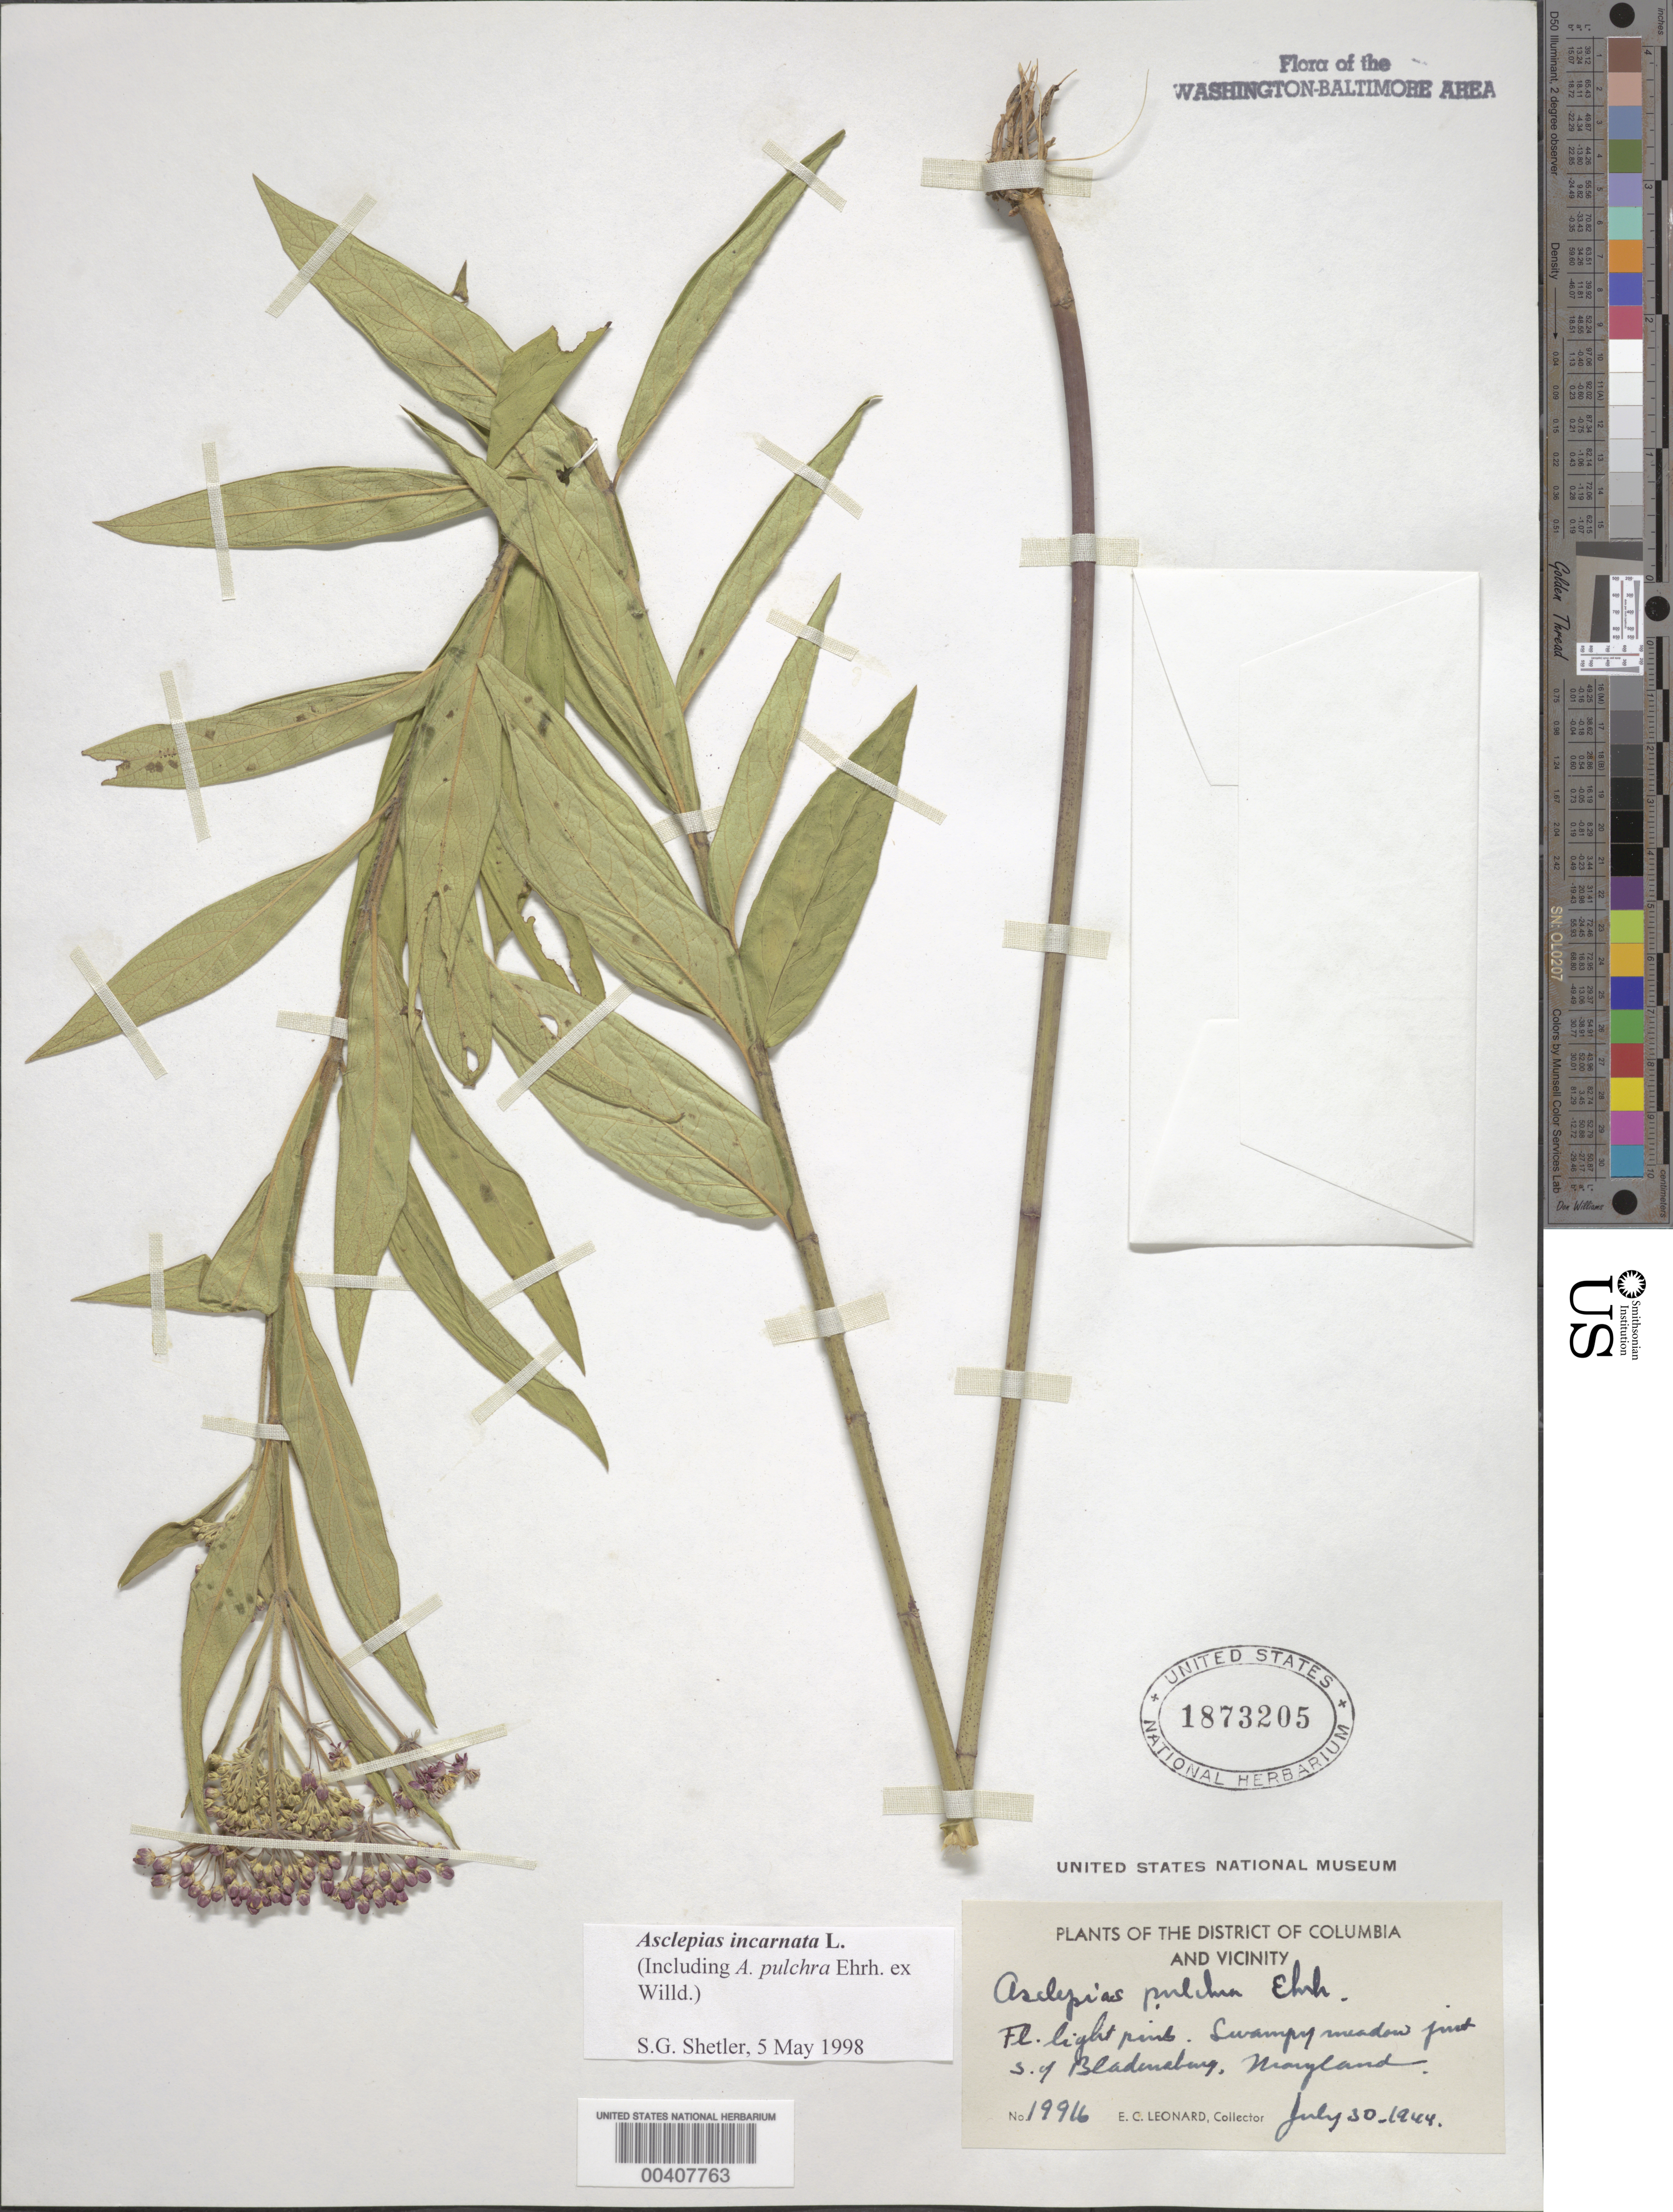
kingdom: Plantae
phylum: Tracheophyta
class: Magnoliopsida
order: Gentianales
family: Apocynaceae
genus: Asclepias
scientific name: Asclepias incarnata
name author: L.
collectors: E. C. Leonard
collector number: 19916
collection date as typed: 30 Jul 1944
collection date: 1944-07-30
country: United States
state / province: Maryland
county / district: Prince George's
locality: South of Bladensburg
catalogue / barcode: US 1873205